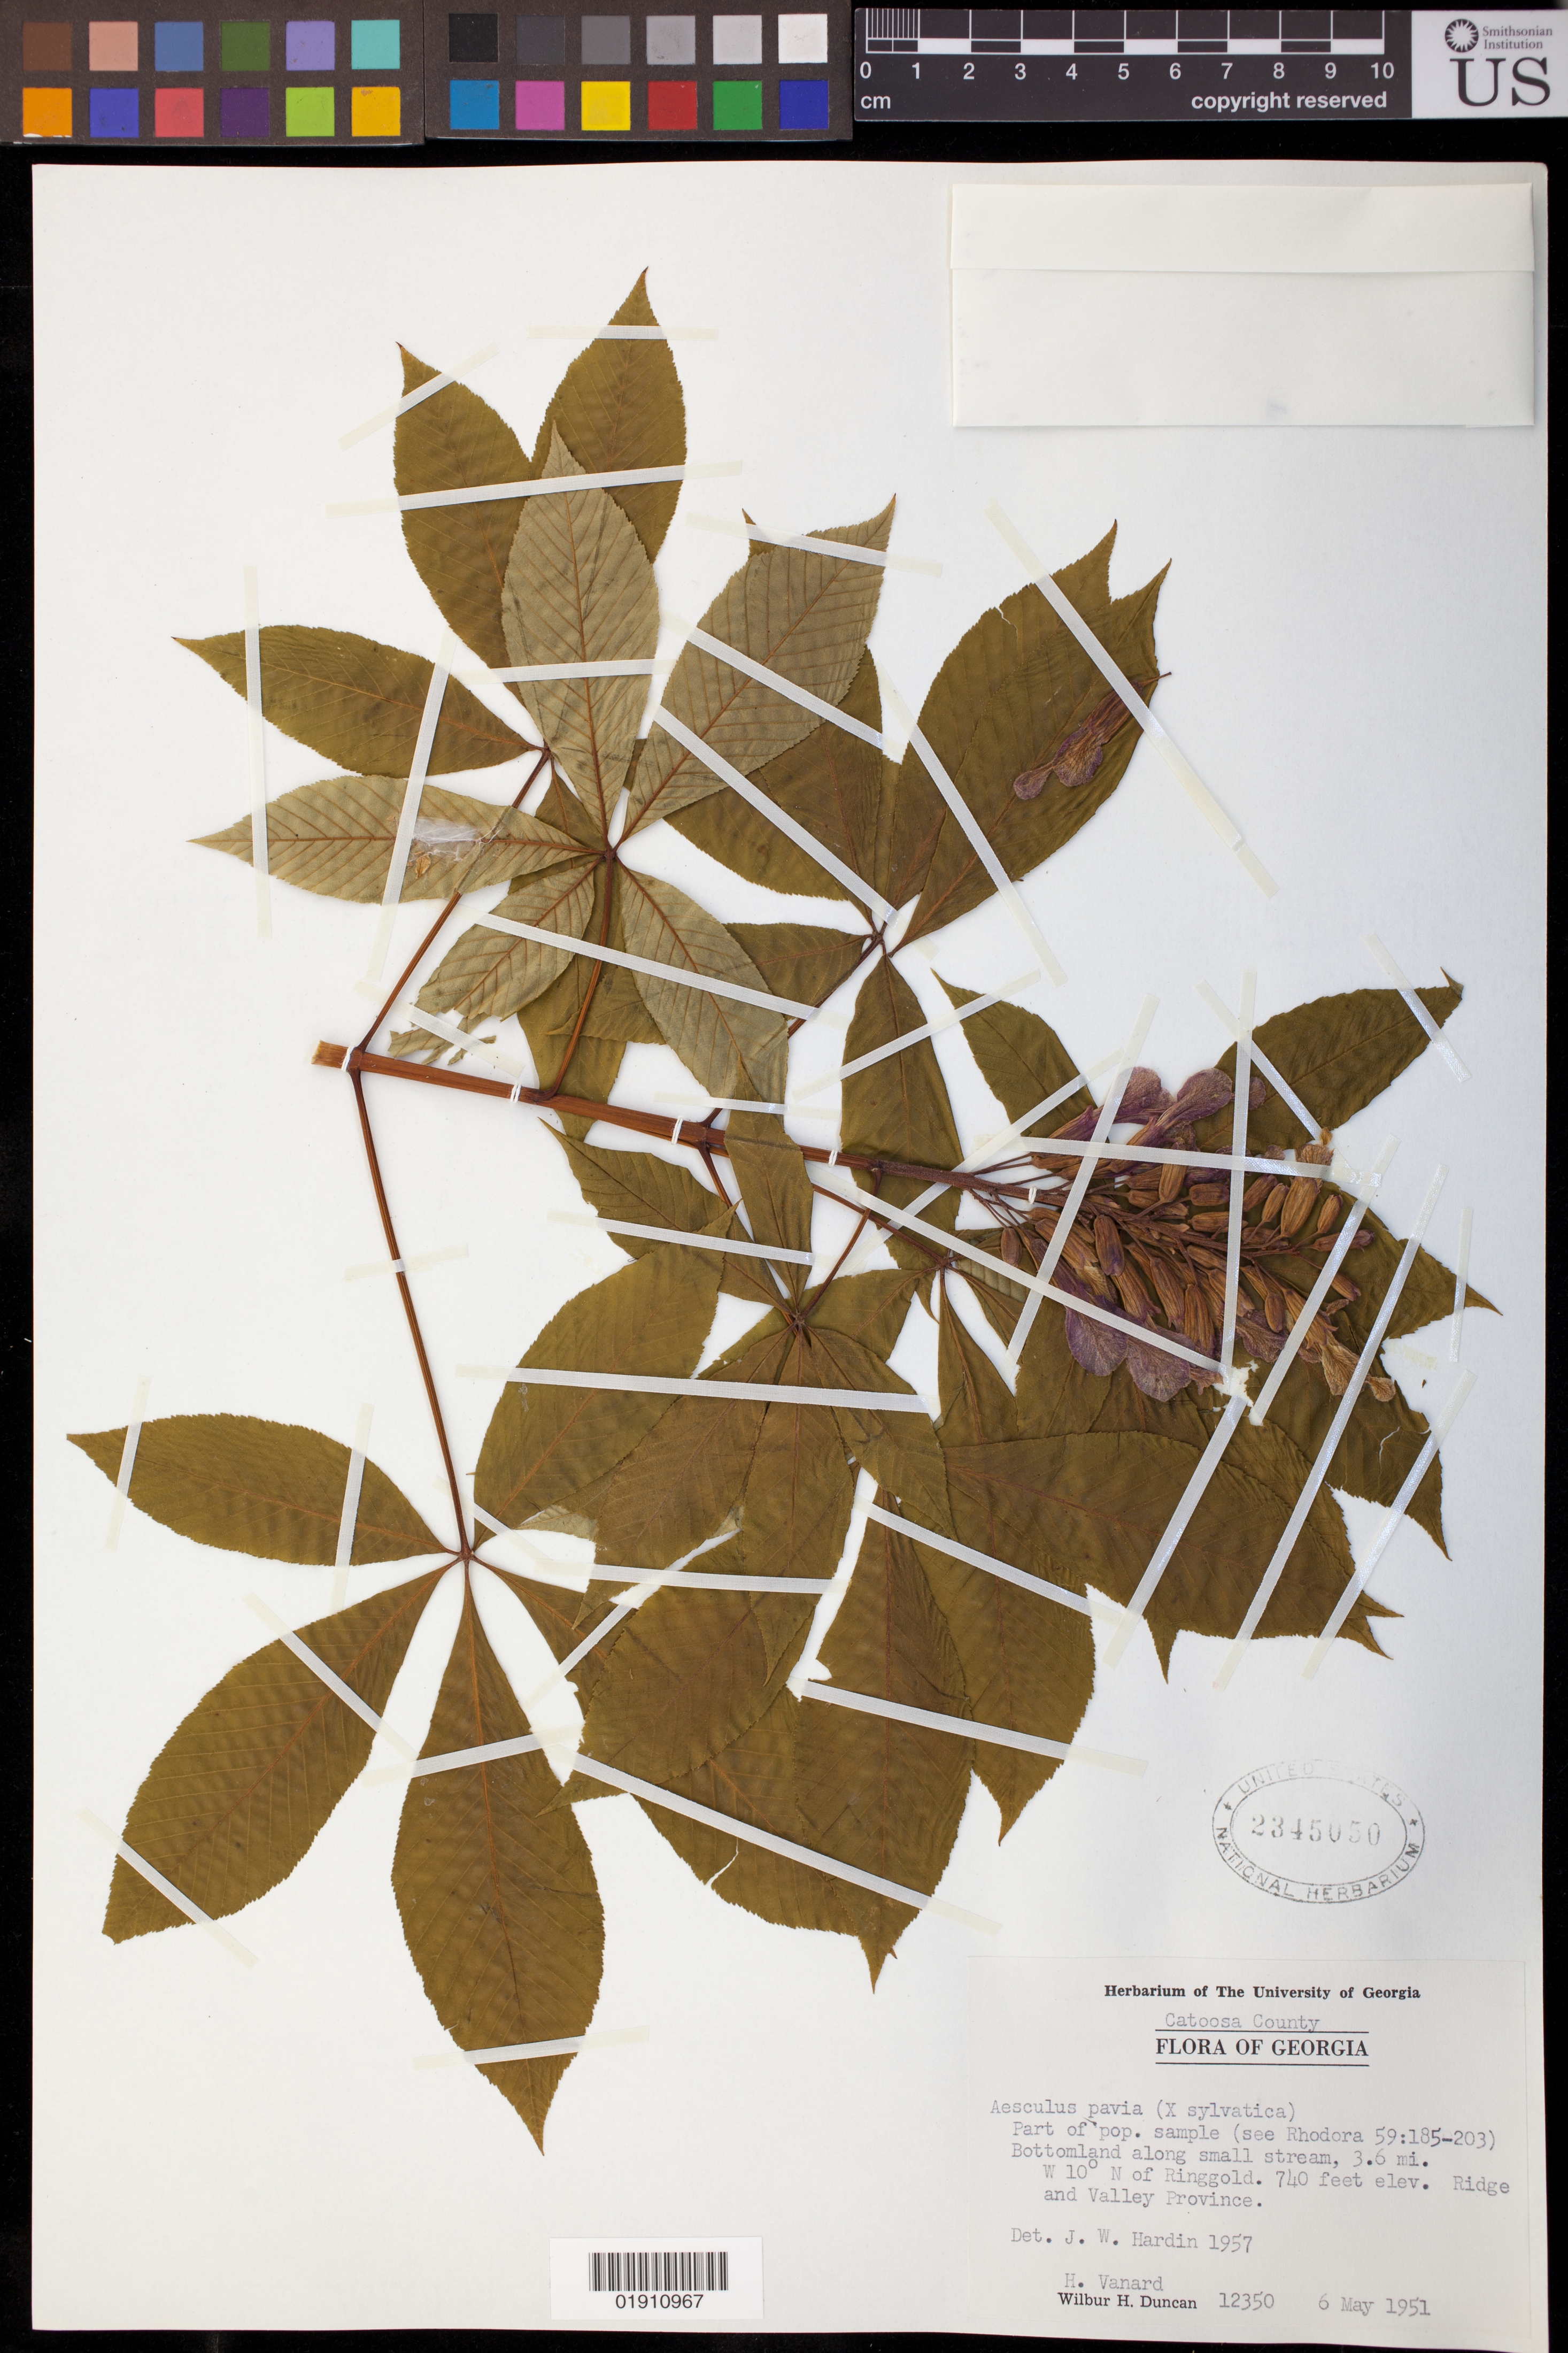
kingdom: Plantae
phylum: Tracheophyta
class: Magnoliopsida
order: Sapindales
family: Sapindaceae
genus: Aesculus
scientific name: Aesculus pavia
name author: L.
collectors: W. H. Duncan & H. Vanard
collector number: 12350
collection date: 1951-05-06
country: United States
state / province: Georgia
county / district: Catoosa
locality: Ridge and Valley Province. Bottomland along small stream 3.6 mi. W 10 [[degree symbol]] of Ringgold.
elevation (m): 226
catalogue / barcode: US 2345050